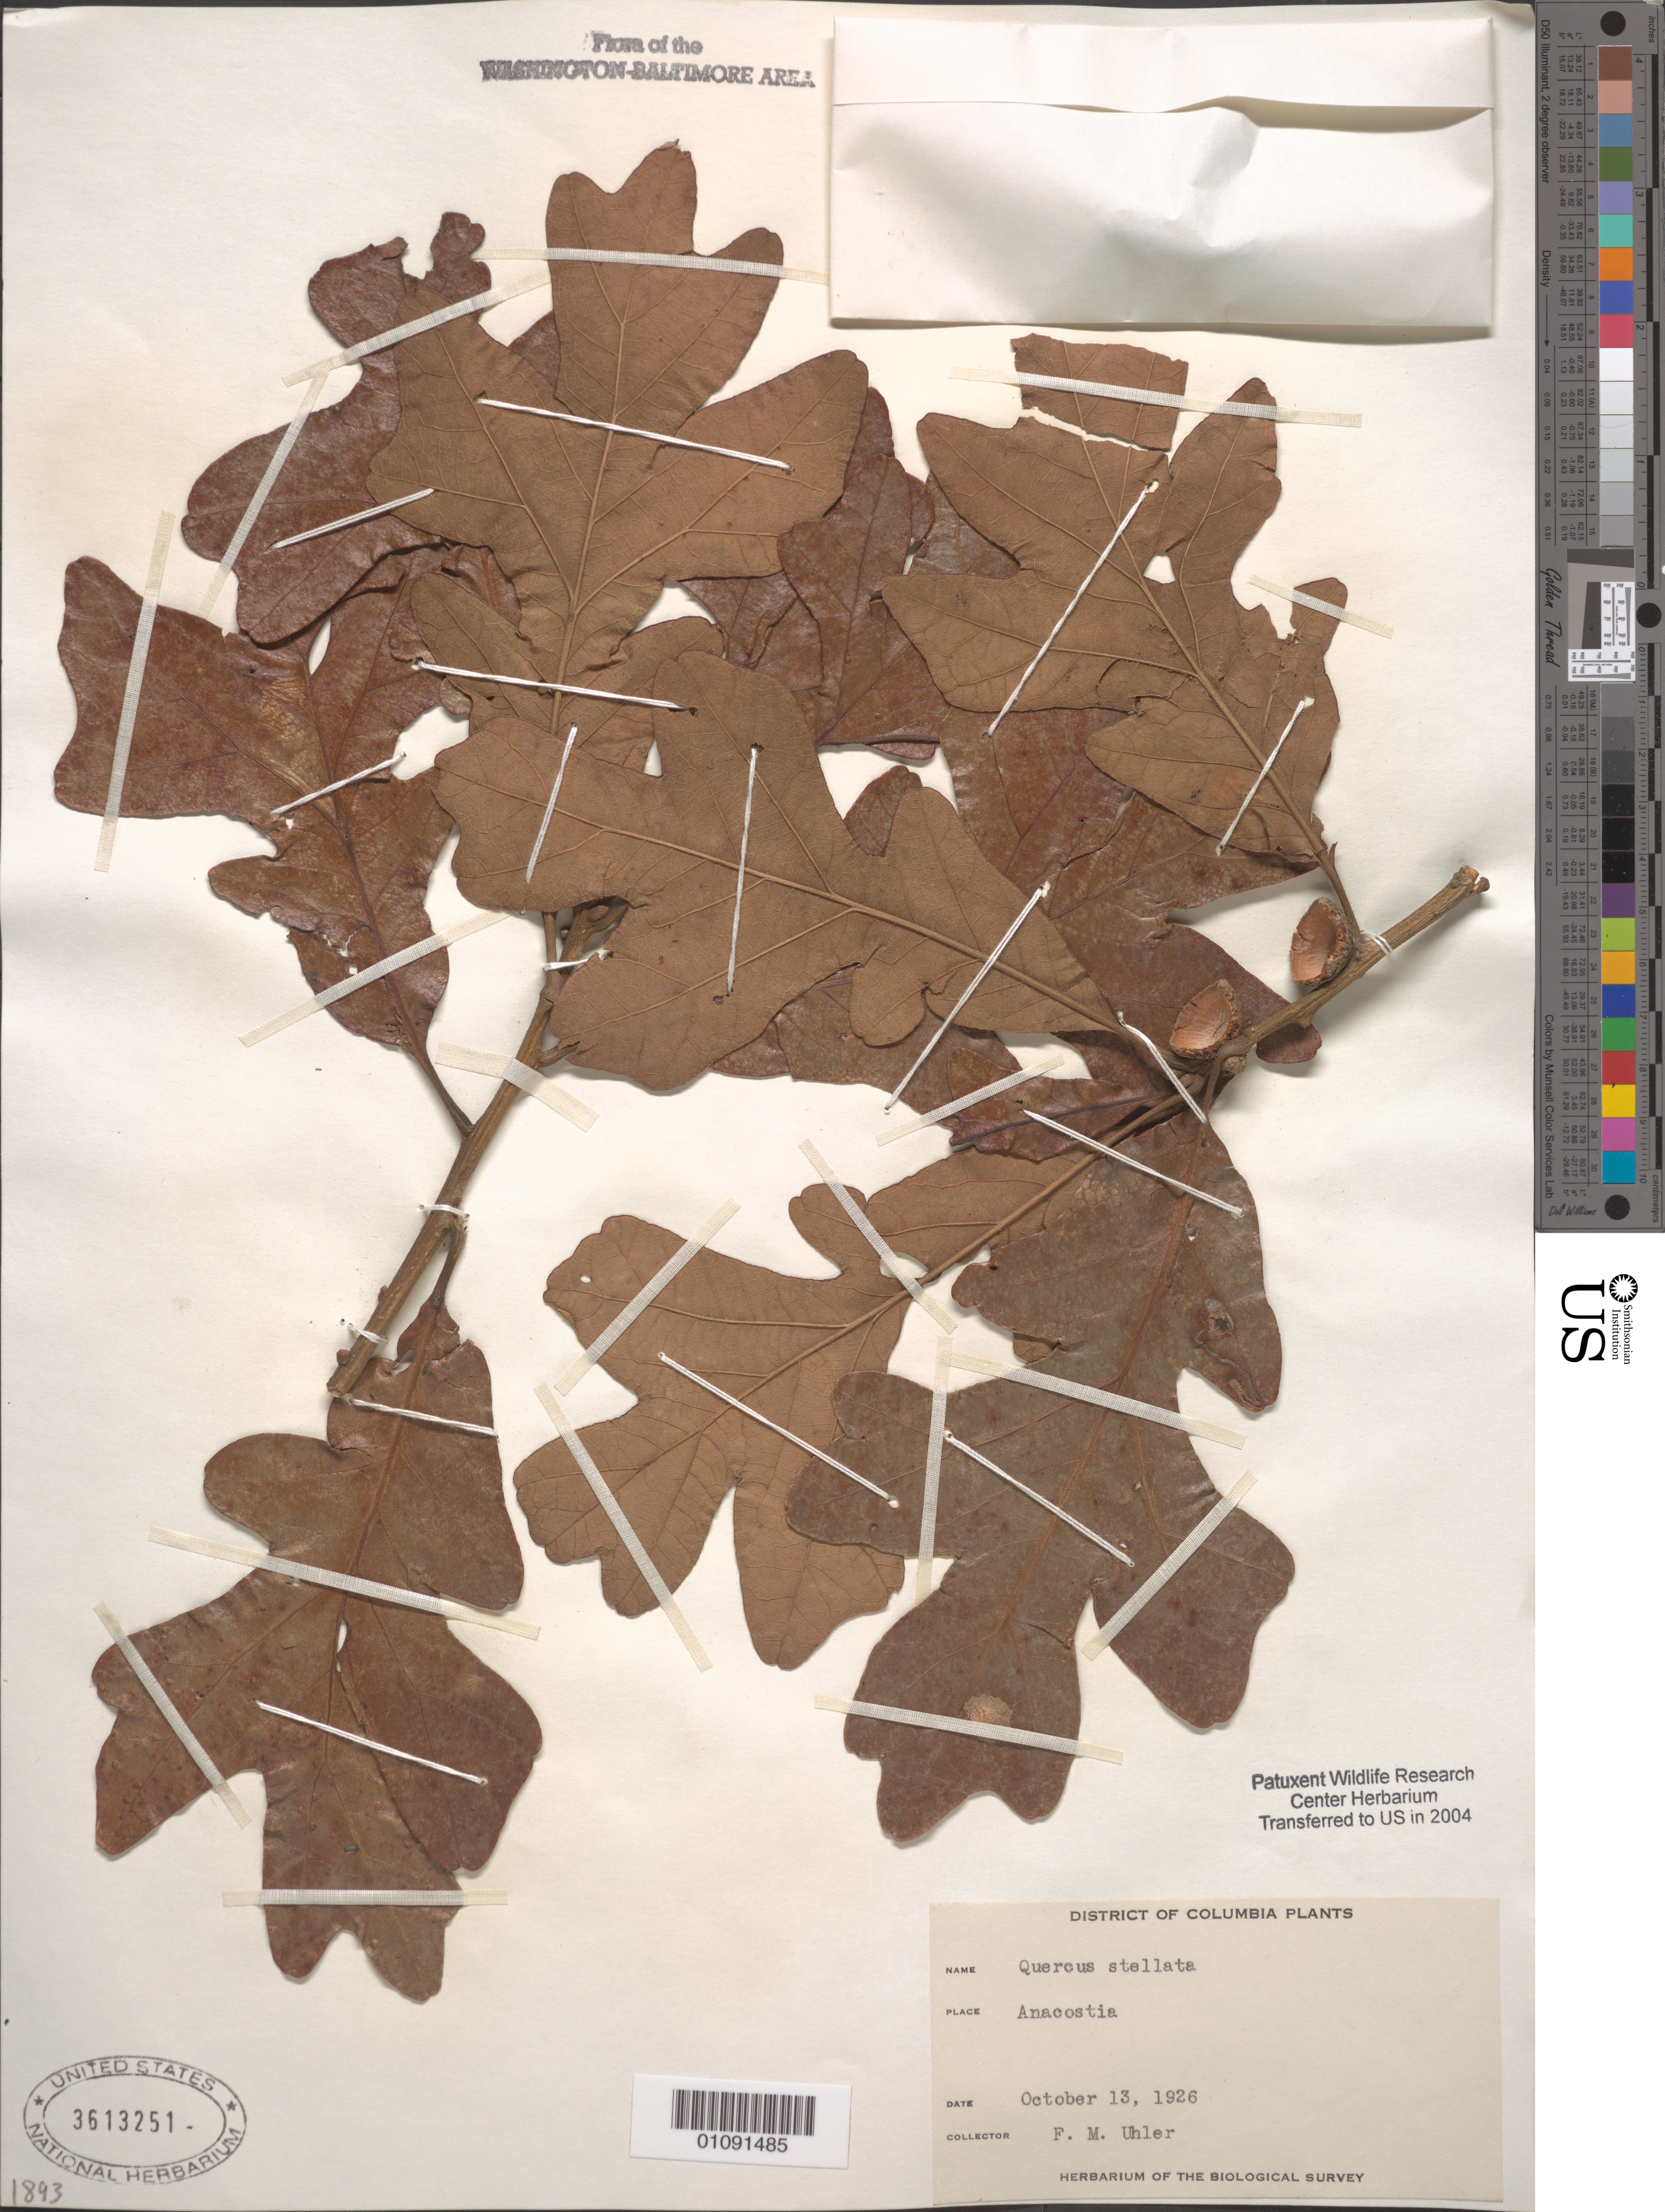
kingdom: Plantae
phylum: Tracheophyta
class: Magnoliopsida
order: Fagales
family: Fagaceae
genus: Quercus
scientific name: Quercus stellata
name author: Wangenh.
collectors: F. M. Uhler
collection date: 1926-10-13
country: United States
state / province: District of Columbia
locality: Anacostia.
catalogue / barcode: US 3613251